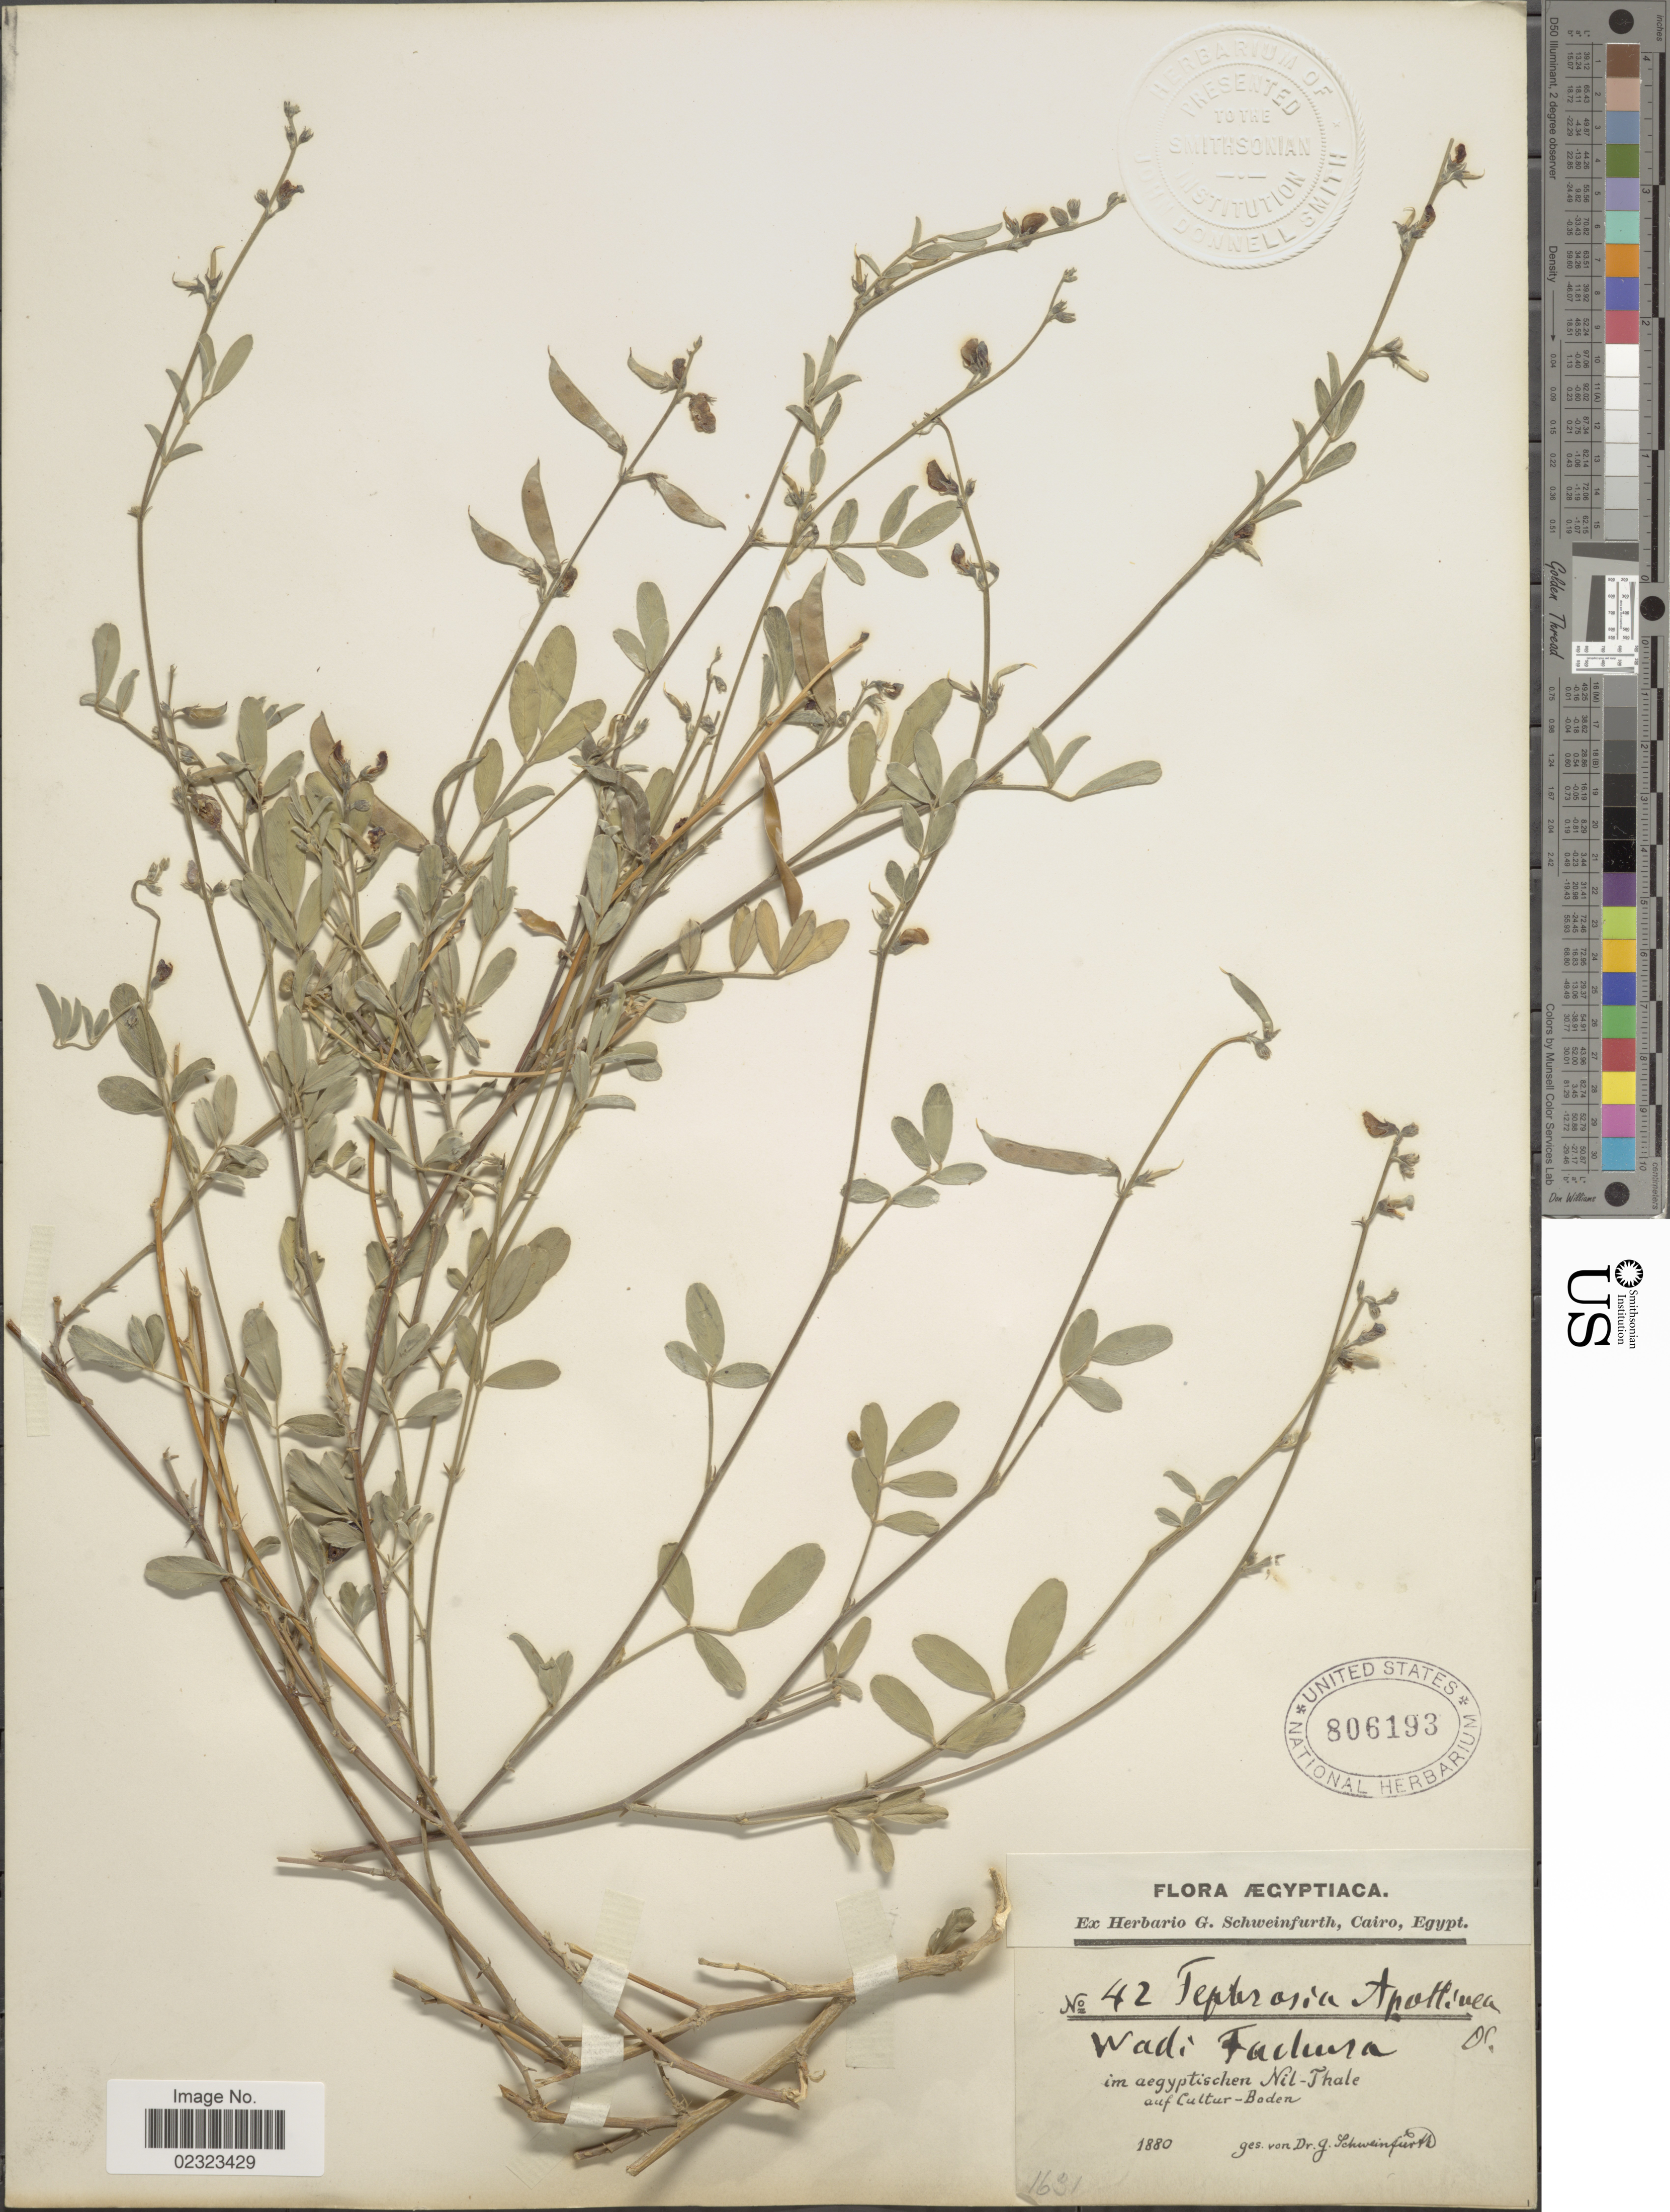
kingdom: Plantae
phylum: Tracheophyta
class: Magnoliopsida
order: Fabales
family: Fabaceae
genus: Tephrosia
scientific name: Tephrosia apollinea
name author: (Delile) DC.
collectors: G. A. Schweinfurth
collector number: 42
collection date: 1880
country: Egypt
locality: Im aegyptischen Nil-Thale auf Cultur-Boden.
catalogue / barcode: US 806193